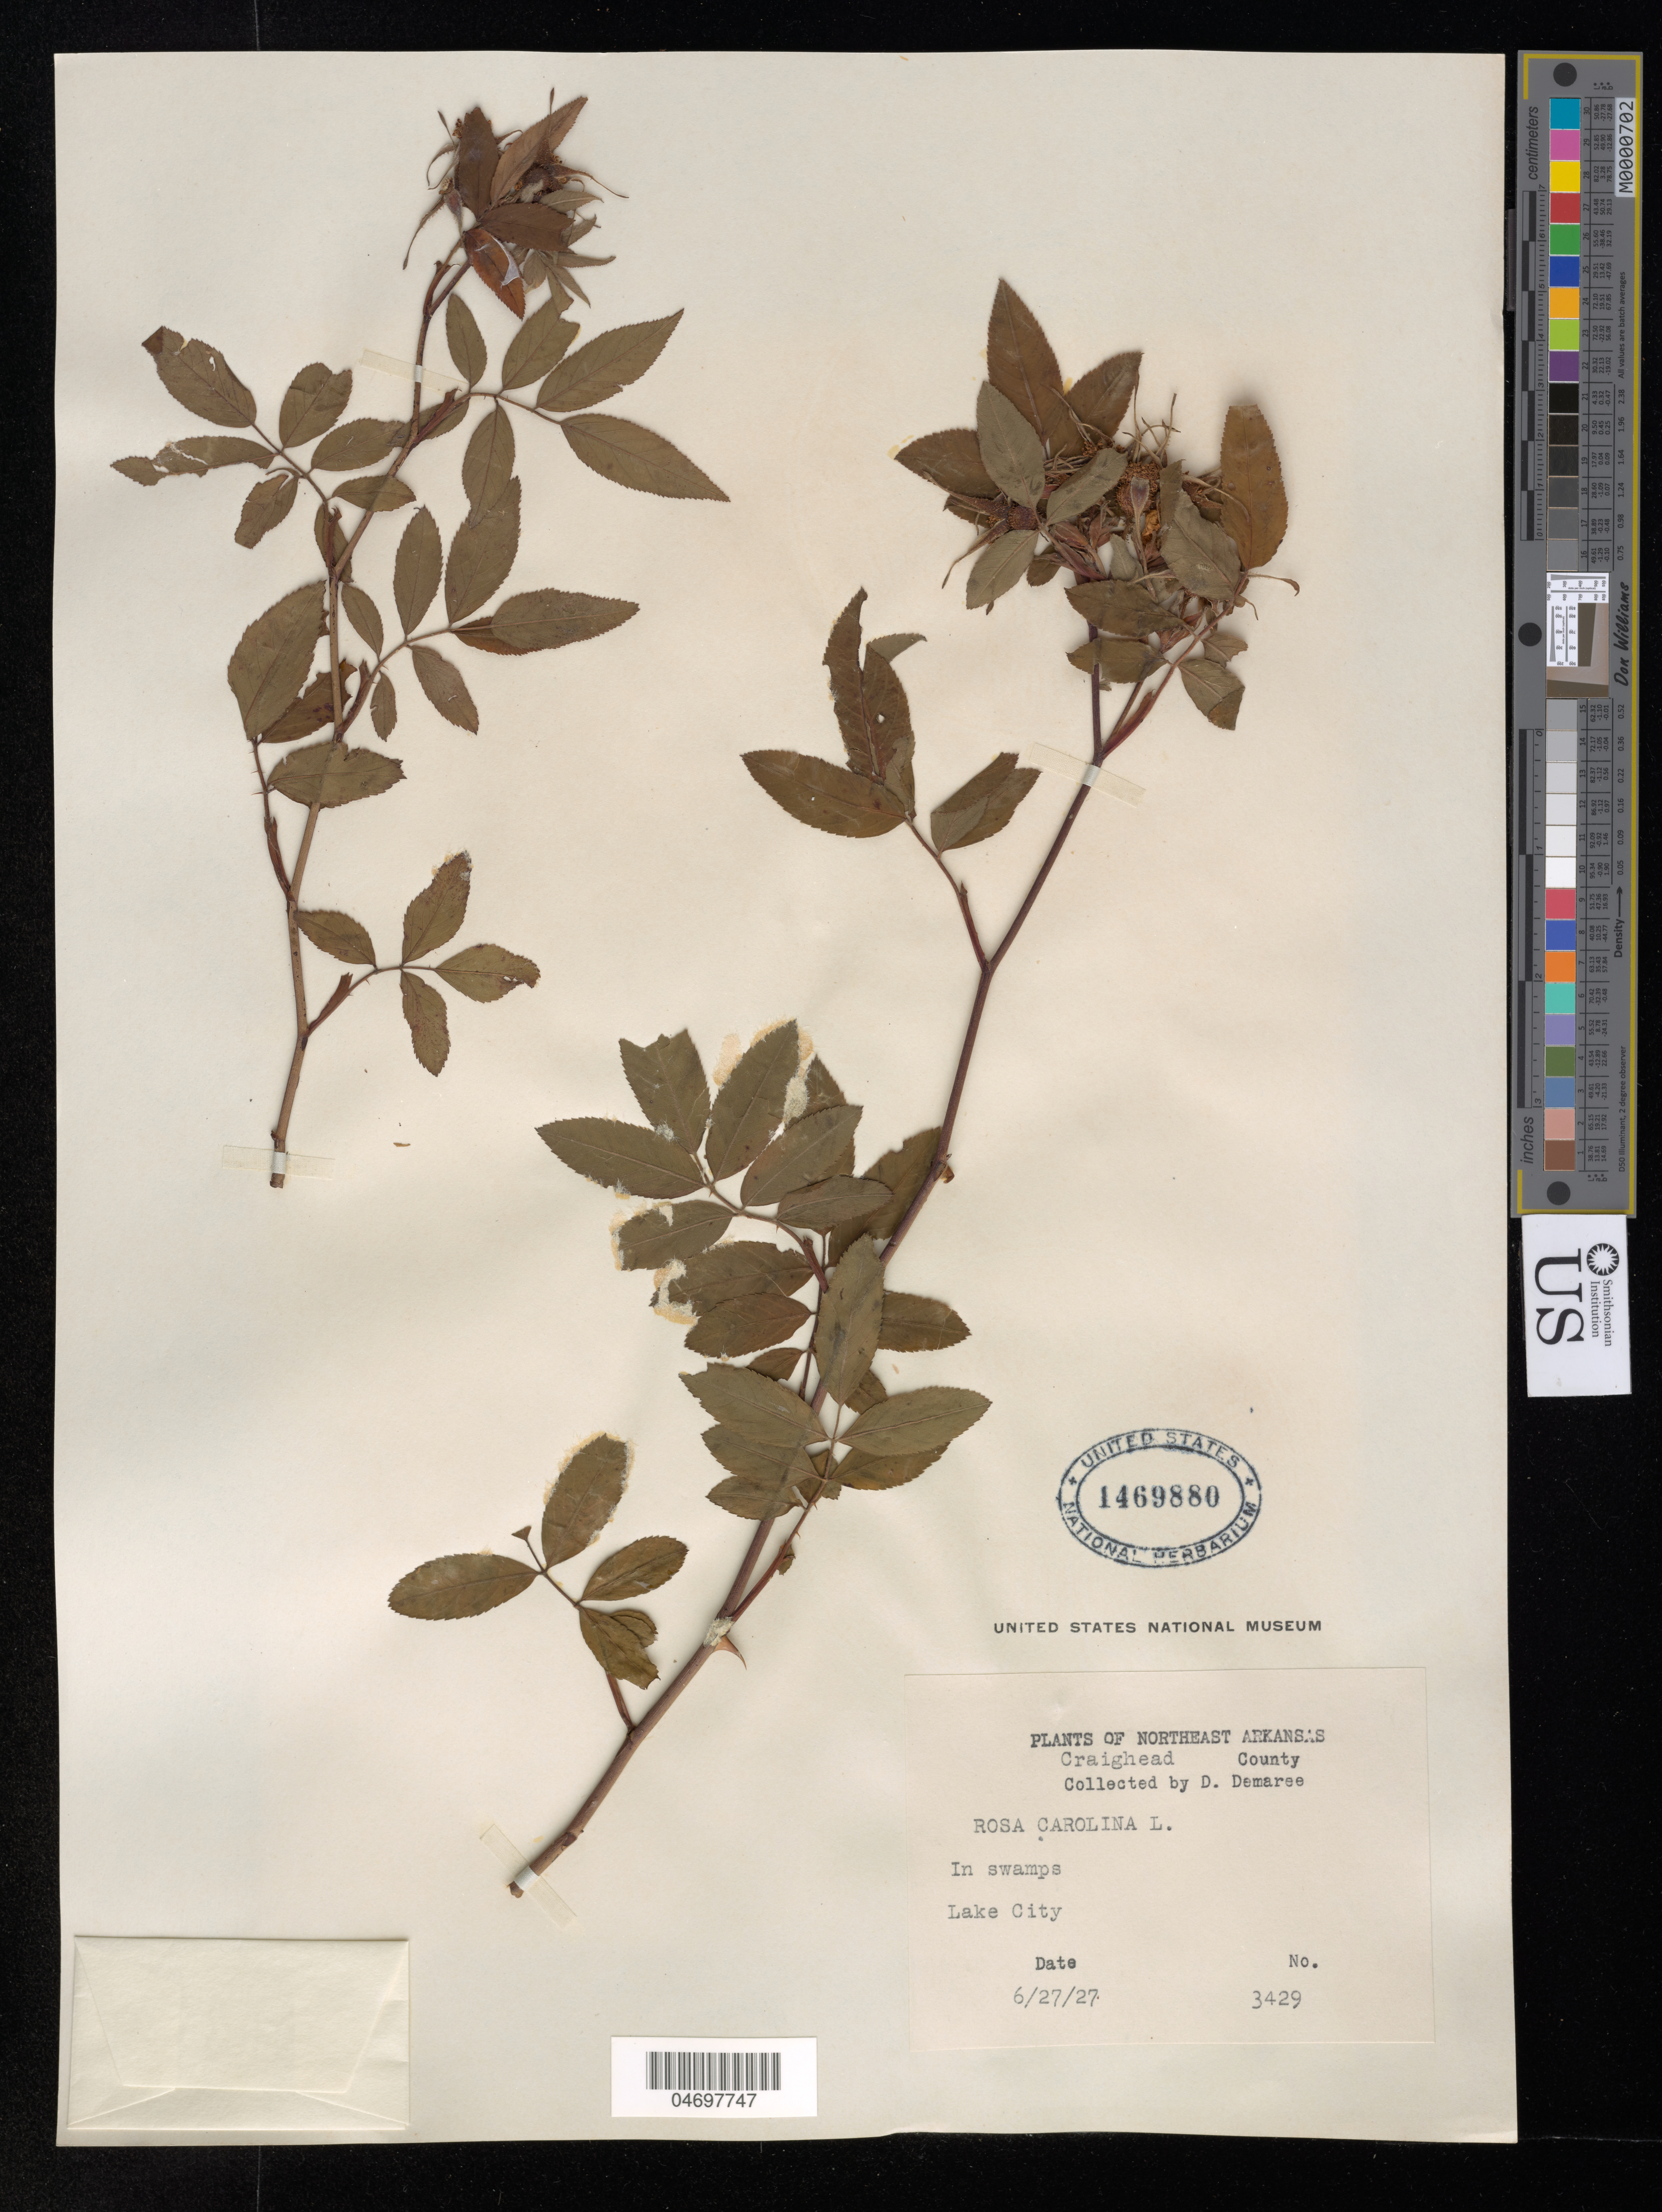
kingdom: Plantae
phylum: Tracheophyta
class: Magnoliopsida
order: Rosales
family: Rosaceae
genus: Rosa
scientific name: Rosa carolina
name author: L.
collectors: D. Demaree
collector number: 3429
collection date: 1927-06-27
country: United States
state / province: Arkansas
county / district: Craighead Co.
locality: Lake City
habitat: In swamps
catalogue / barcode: US 1469880